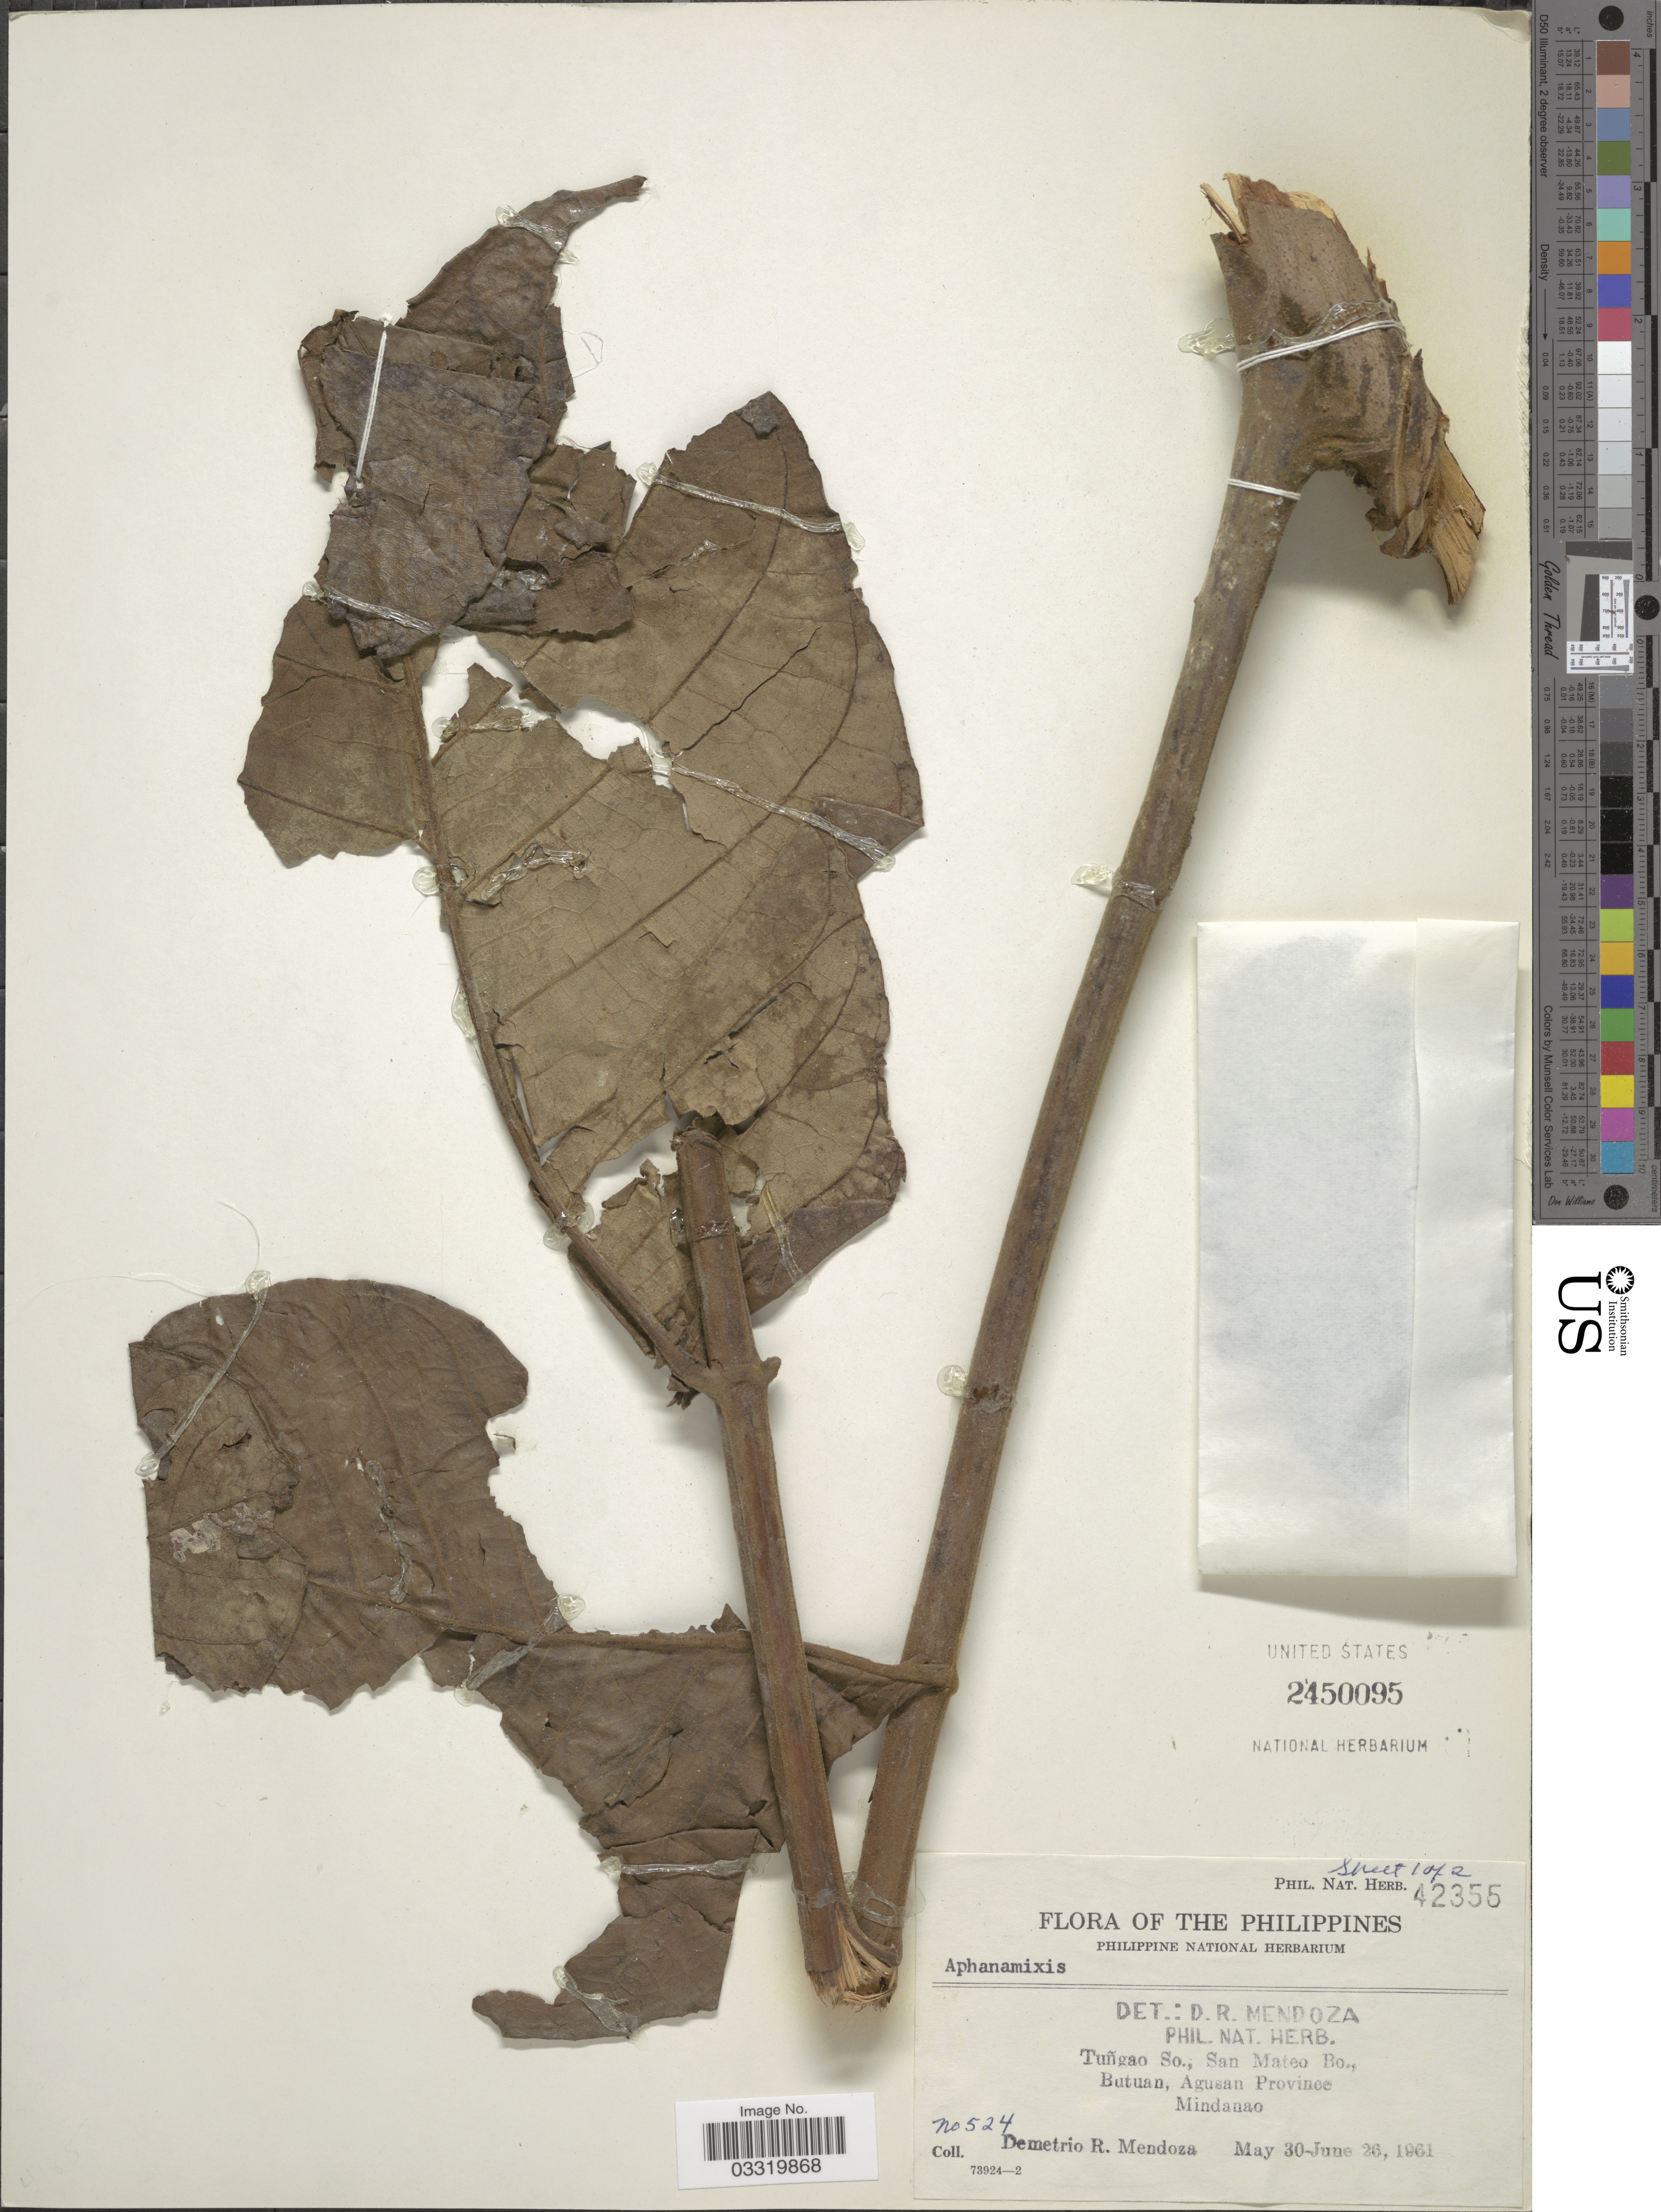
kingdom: Plantae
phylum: Tracheophyta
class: Magnoliopsida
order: Sapindales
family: Meliaceae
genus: Aphanamixis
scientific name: Aphanamixis polystachya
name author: (Wall.) R. Parker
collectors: D. Mendoza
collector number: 524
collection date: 1961-05-30/1961-06-26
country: Philippines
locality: Tuñgao So., San Mateo Bo., Butuan, Agusan Province, Mindanao.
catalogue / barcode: US 2450095